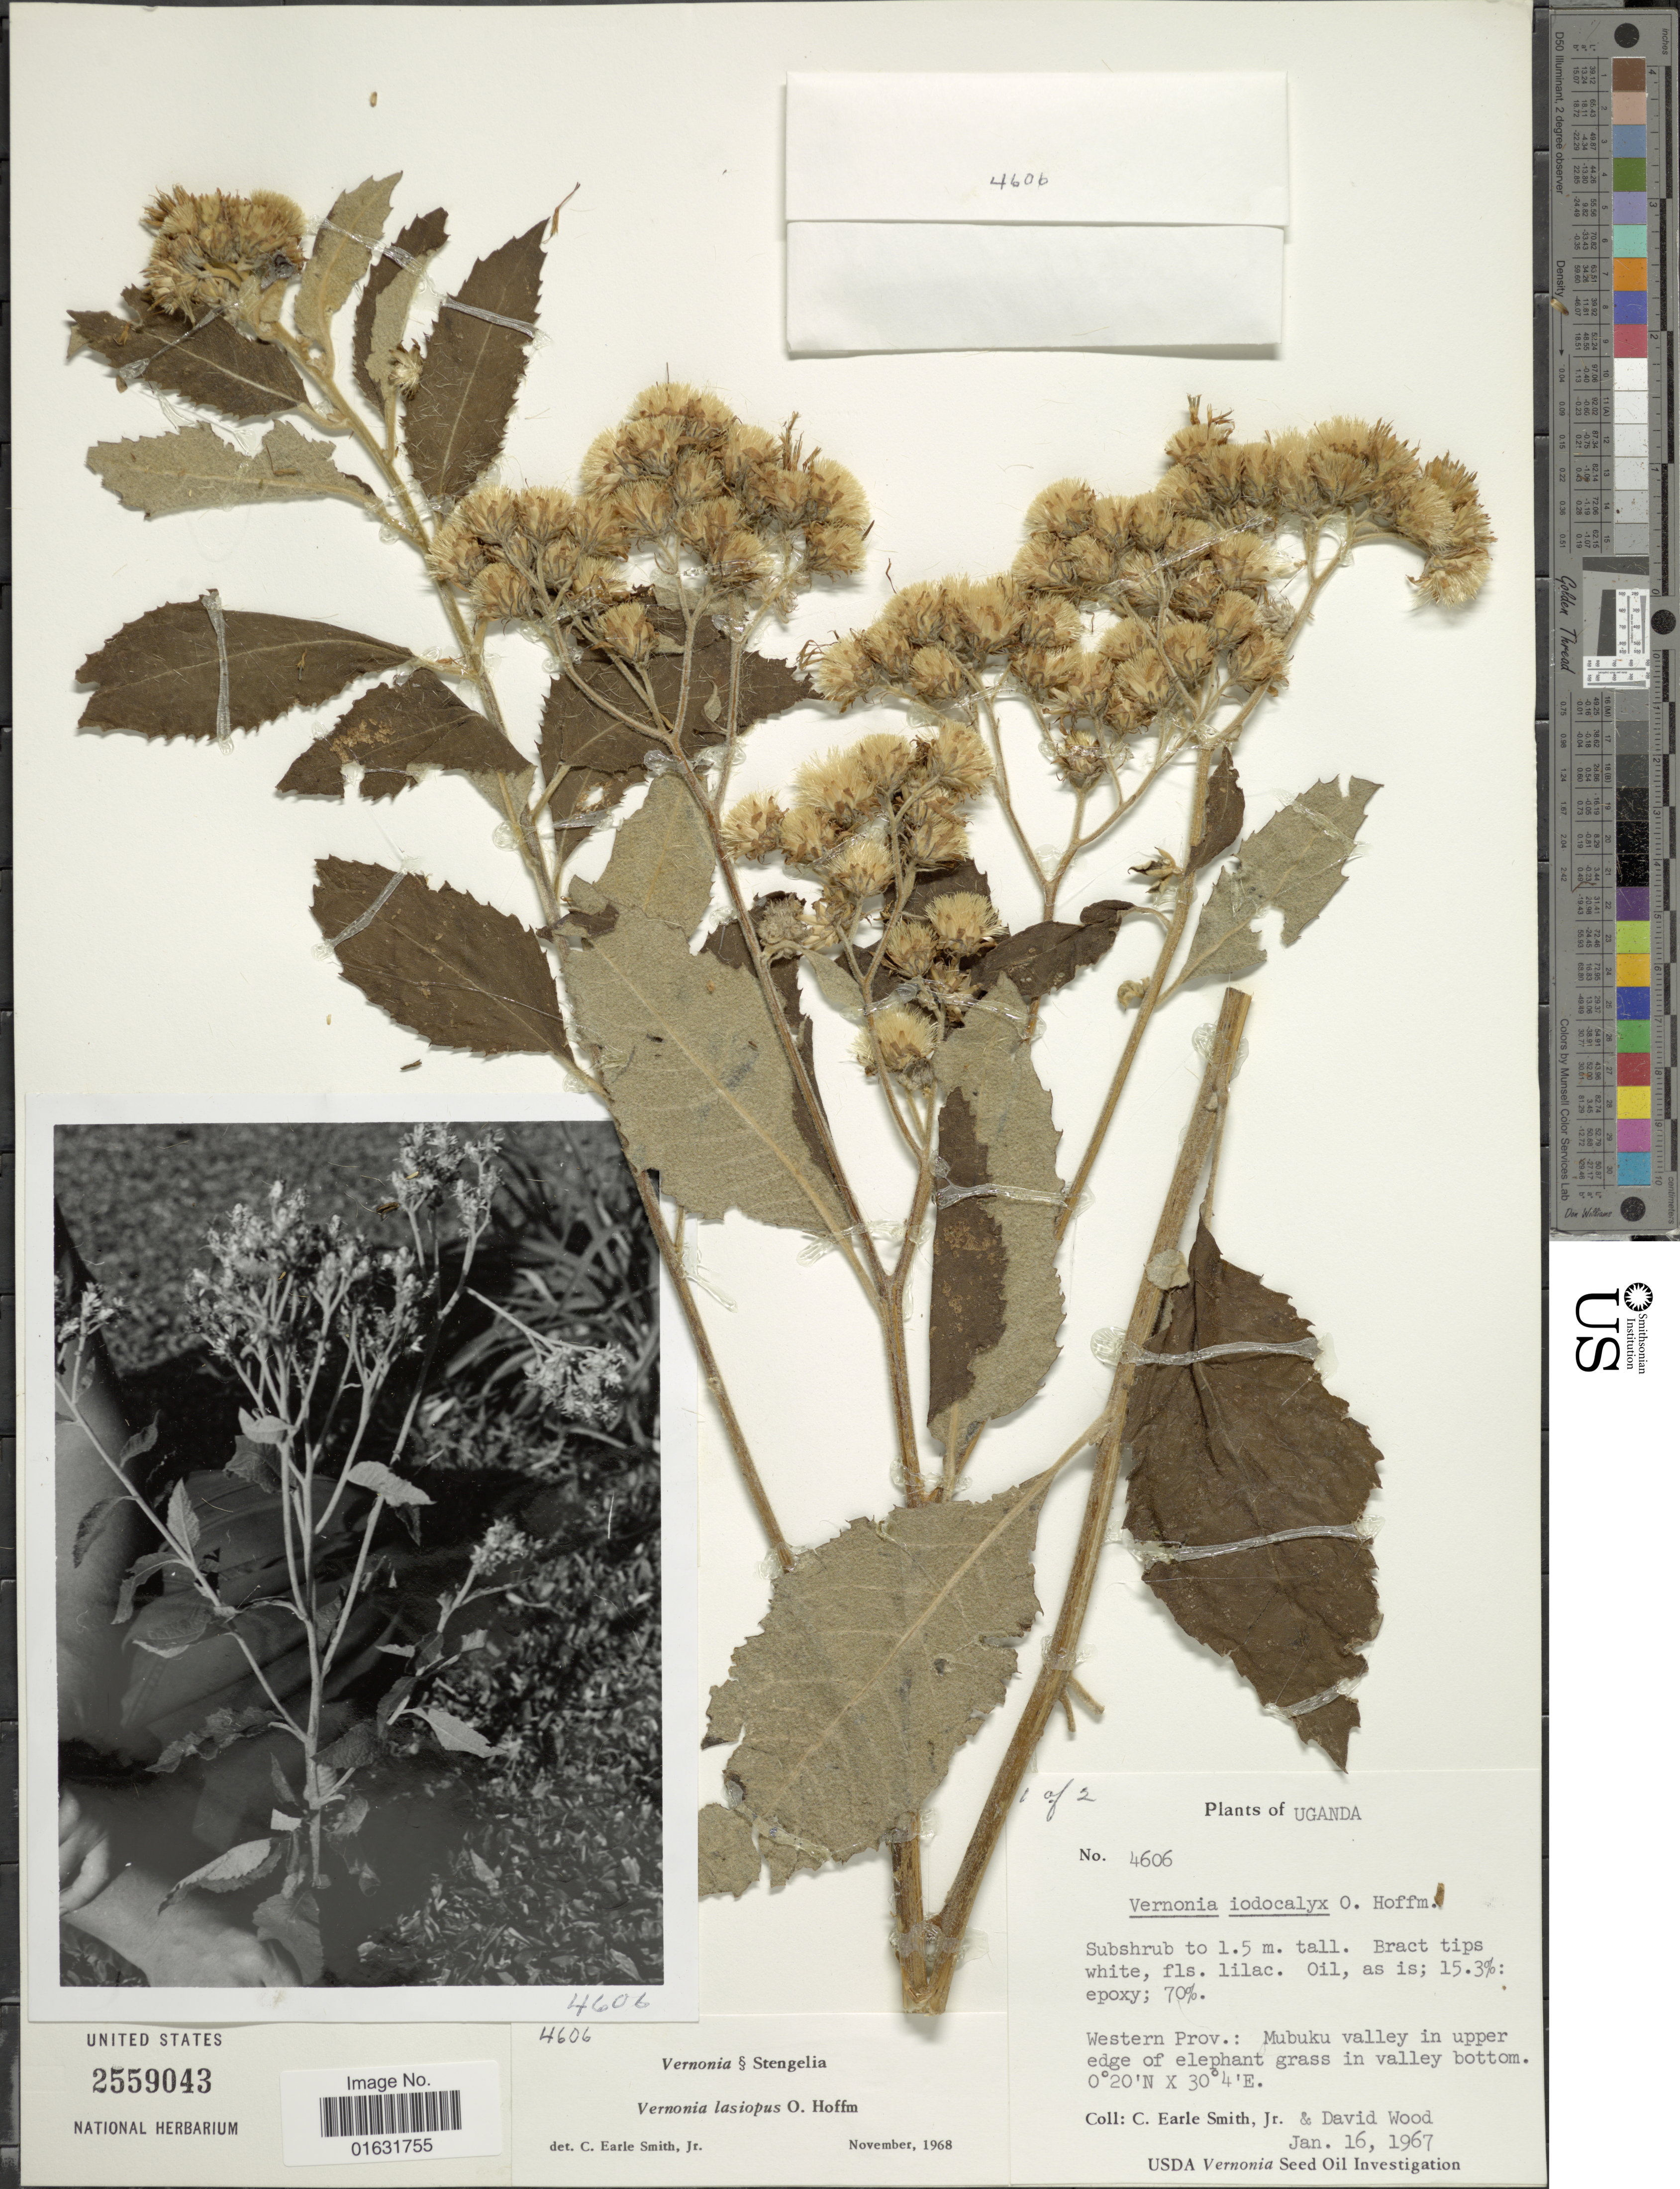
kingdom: Plantae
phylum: Tracheophyta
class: Magnoliopsida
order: Asterales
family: Asteraceae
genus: Baccharoides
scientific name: Baccharoides lasiopus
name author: (O. Hoffm.) H. Rob.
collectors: C. E. Smith Jr. & D. Wood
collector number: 4606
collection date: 1967-01-16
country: Uganda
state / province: Western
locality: Mubuku valley in upper edge of elephant grass in valley bottom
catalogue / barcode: US 2559043